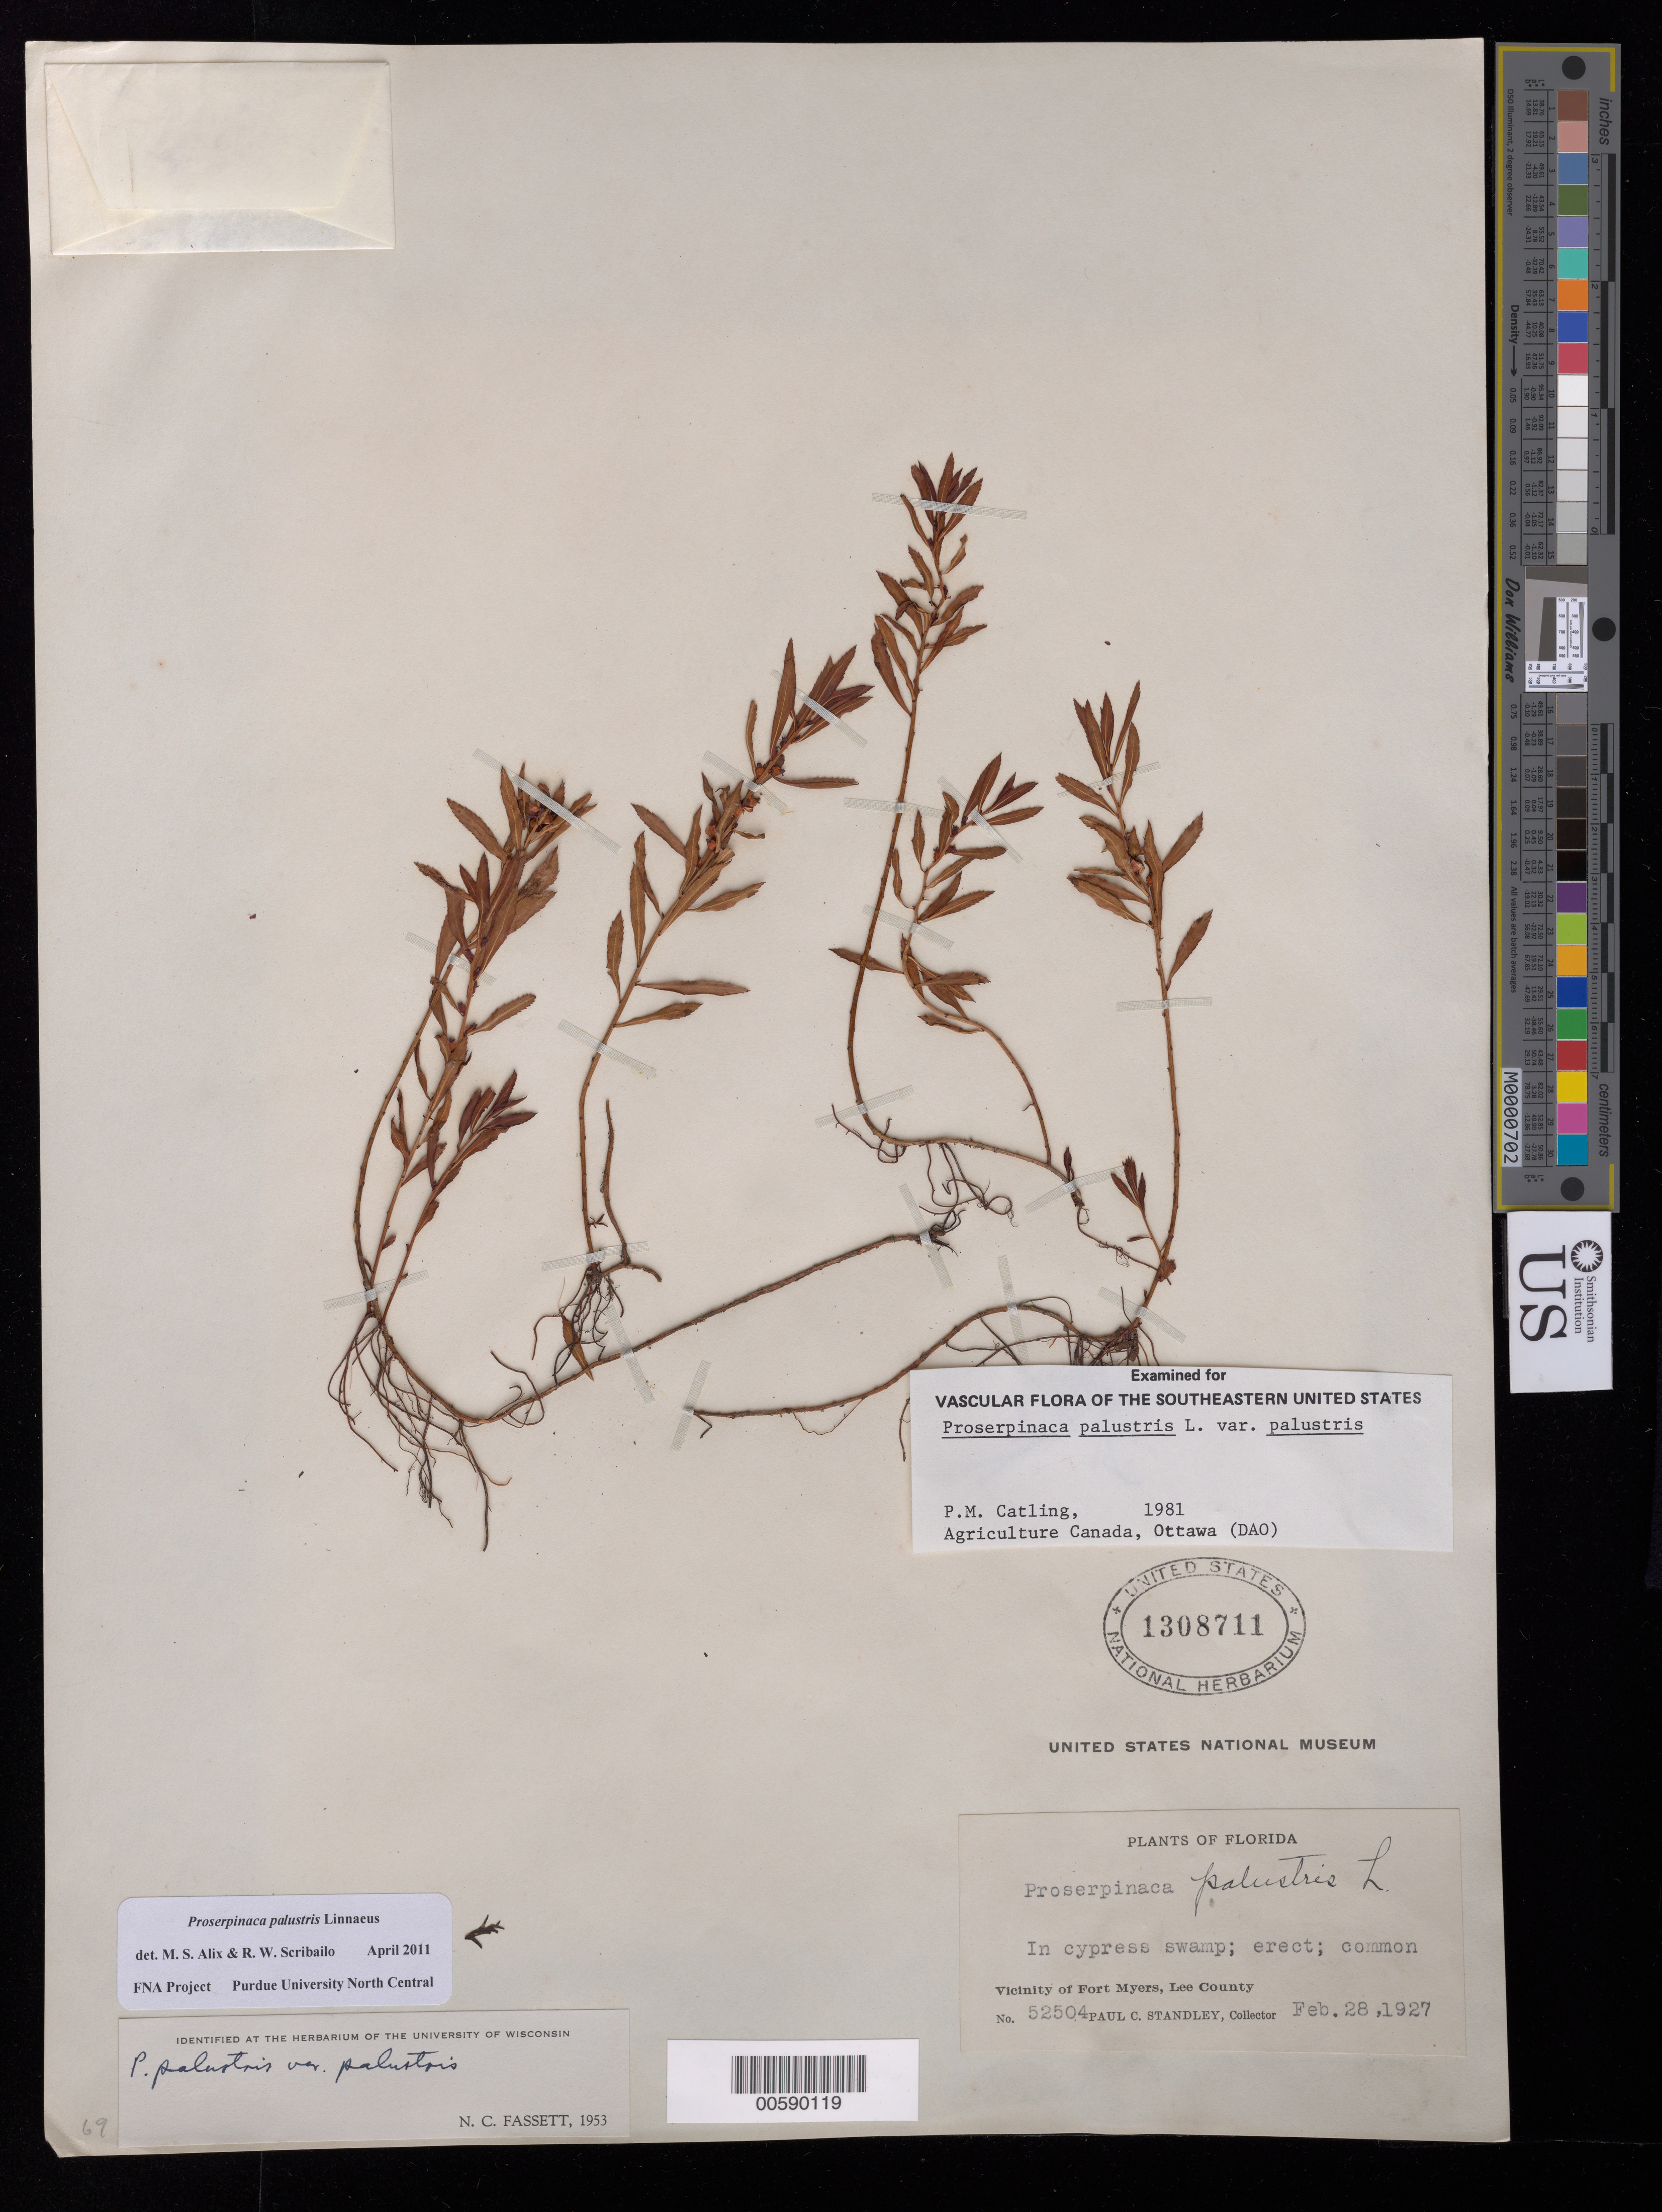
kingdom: Plantae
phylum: Tracheophyta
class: Magnoliopsida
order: Saxifragales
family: Haloragaceae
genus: Proserpinaca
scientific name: Proserpinaca palustris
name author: L.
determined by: Scribailo, R. W.; Alix, M. S.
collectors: P. C. Standley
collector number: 52504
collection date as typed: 28 Feb 1927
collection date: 1927-02-28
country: United States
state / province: Florida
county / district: Lee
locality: Fort Myers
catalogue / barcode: US 1308711